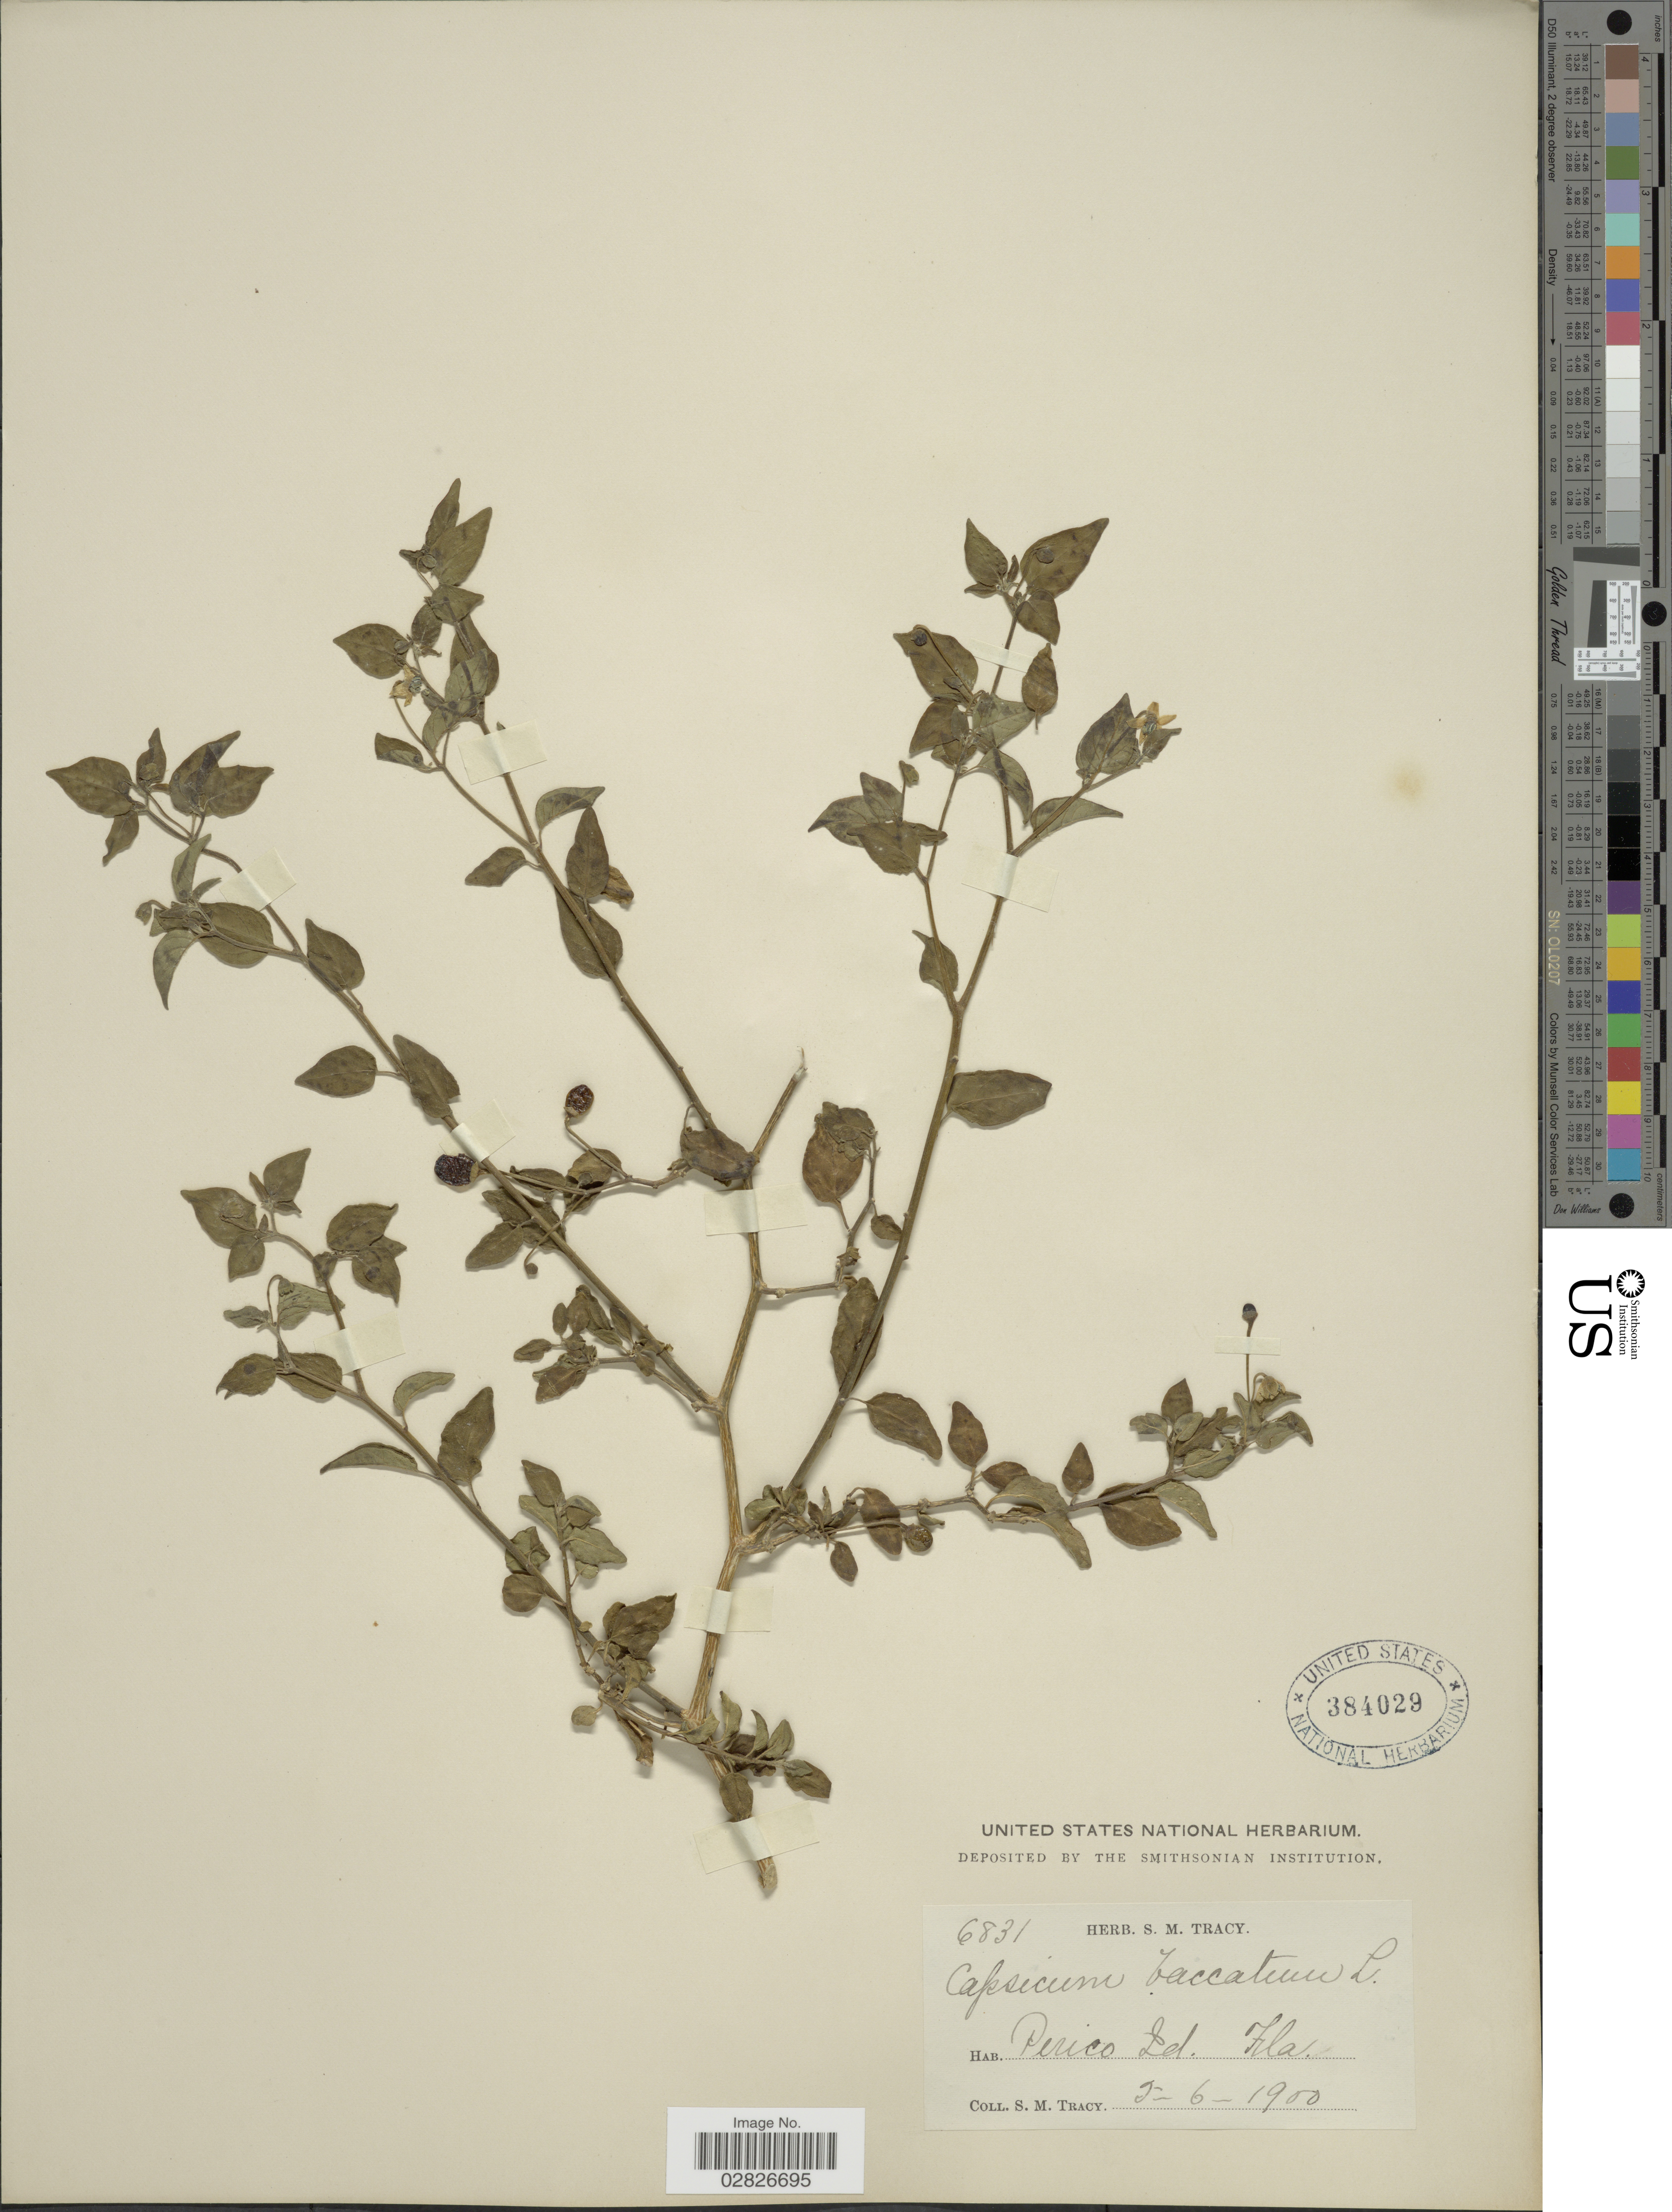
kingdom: Plantae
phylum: Tracheophyta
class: Magnoliopsida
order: Solanales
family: Solanaceae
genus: Capsicum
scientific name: Capsicum baccatum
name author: L.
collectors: S. M. Tracy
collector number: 6831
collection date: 1900-06-05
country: United States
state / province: Florida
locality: Perico Id.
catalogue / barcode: US 384029